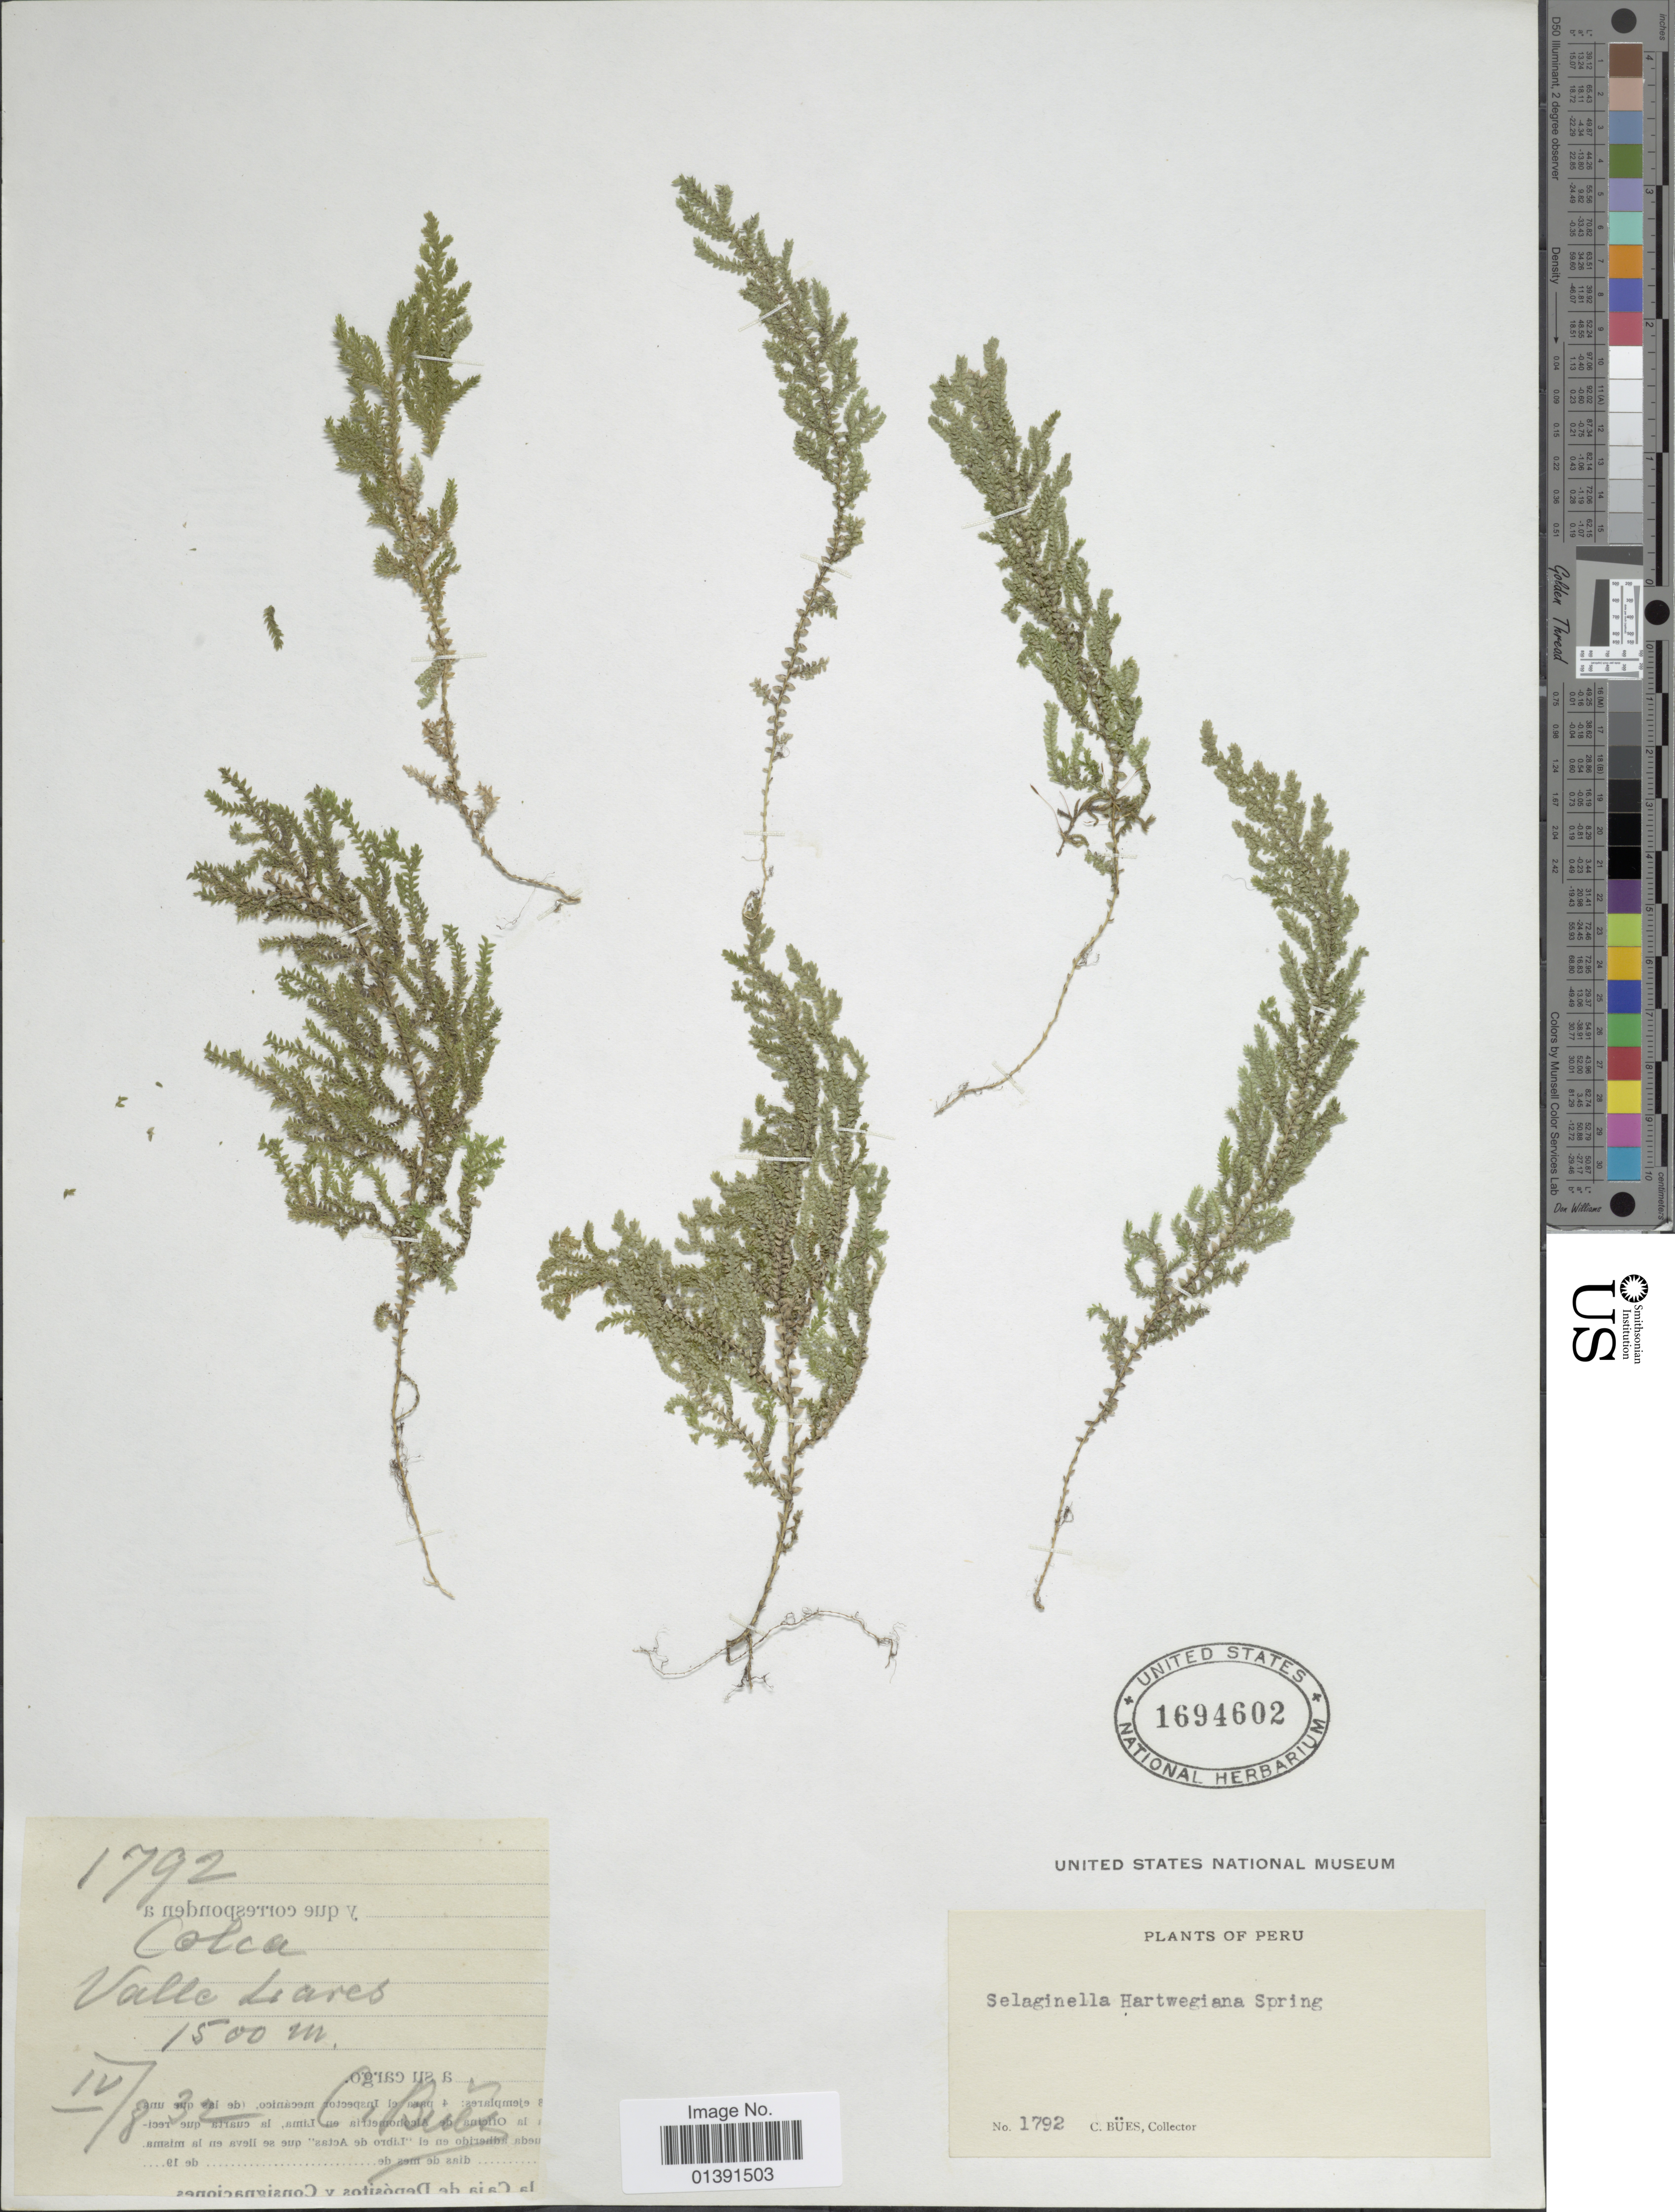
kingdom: Plantae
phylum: Tracheophyta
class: Lycopodiopsida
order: Selaginellales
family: Selaginellaceae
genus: Selaginella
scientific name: Selaginella novae-hollandiae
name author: (Sw.) Spring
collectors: C. Bues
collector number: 1792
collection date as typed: Transcribed d/m/y: 8/4/32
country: Peru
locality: Colca Valle Lares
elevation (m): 1500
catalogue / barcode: US 1694602